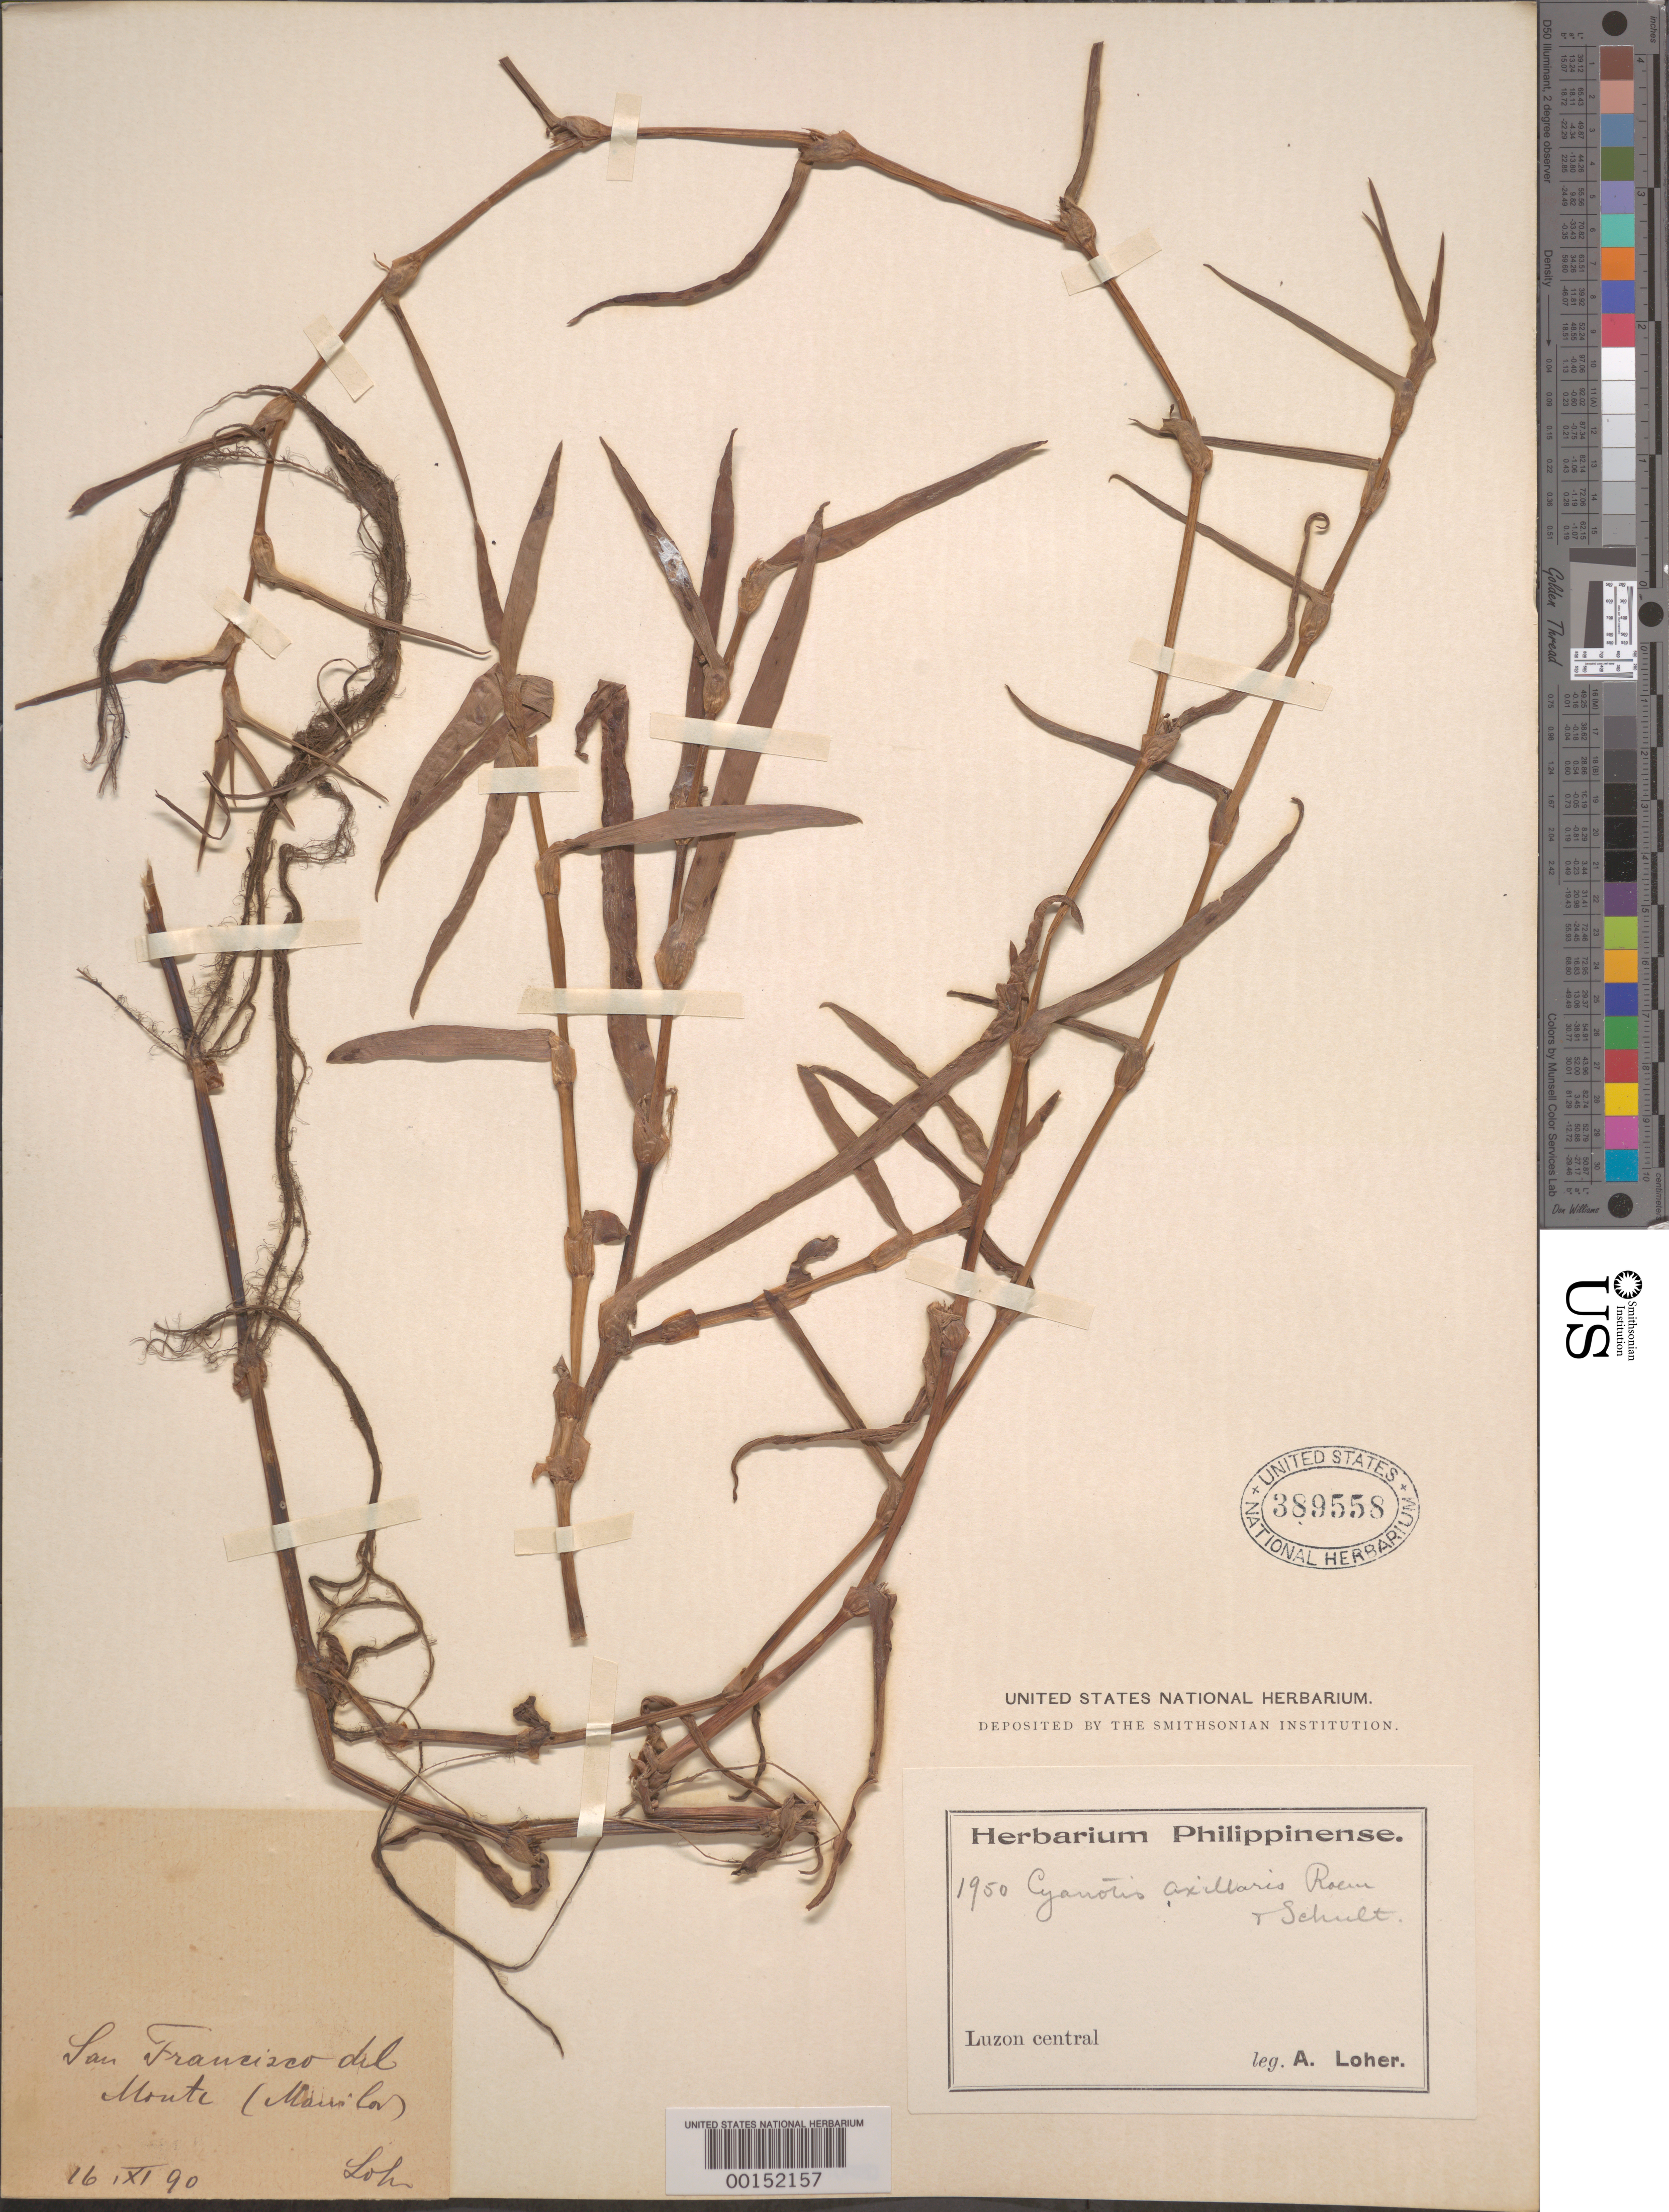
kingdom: Plantae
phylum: Tracheophyta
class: Liliopsida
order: Commelinales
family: Commelinaceae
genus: Cyanotis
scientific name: Cyanotis axillaris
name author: (L.) D. Don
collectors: A. Loher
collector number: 1950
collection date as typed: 16 Oct 1890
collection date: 1890-10-16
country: Philippines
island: Luzon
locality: San francisco del monte, manila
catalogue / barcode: US 389558